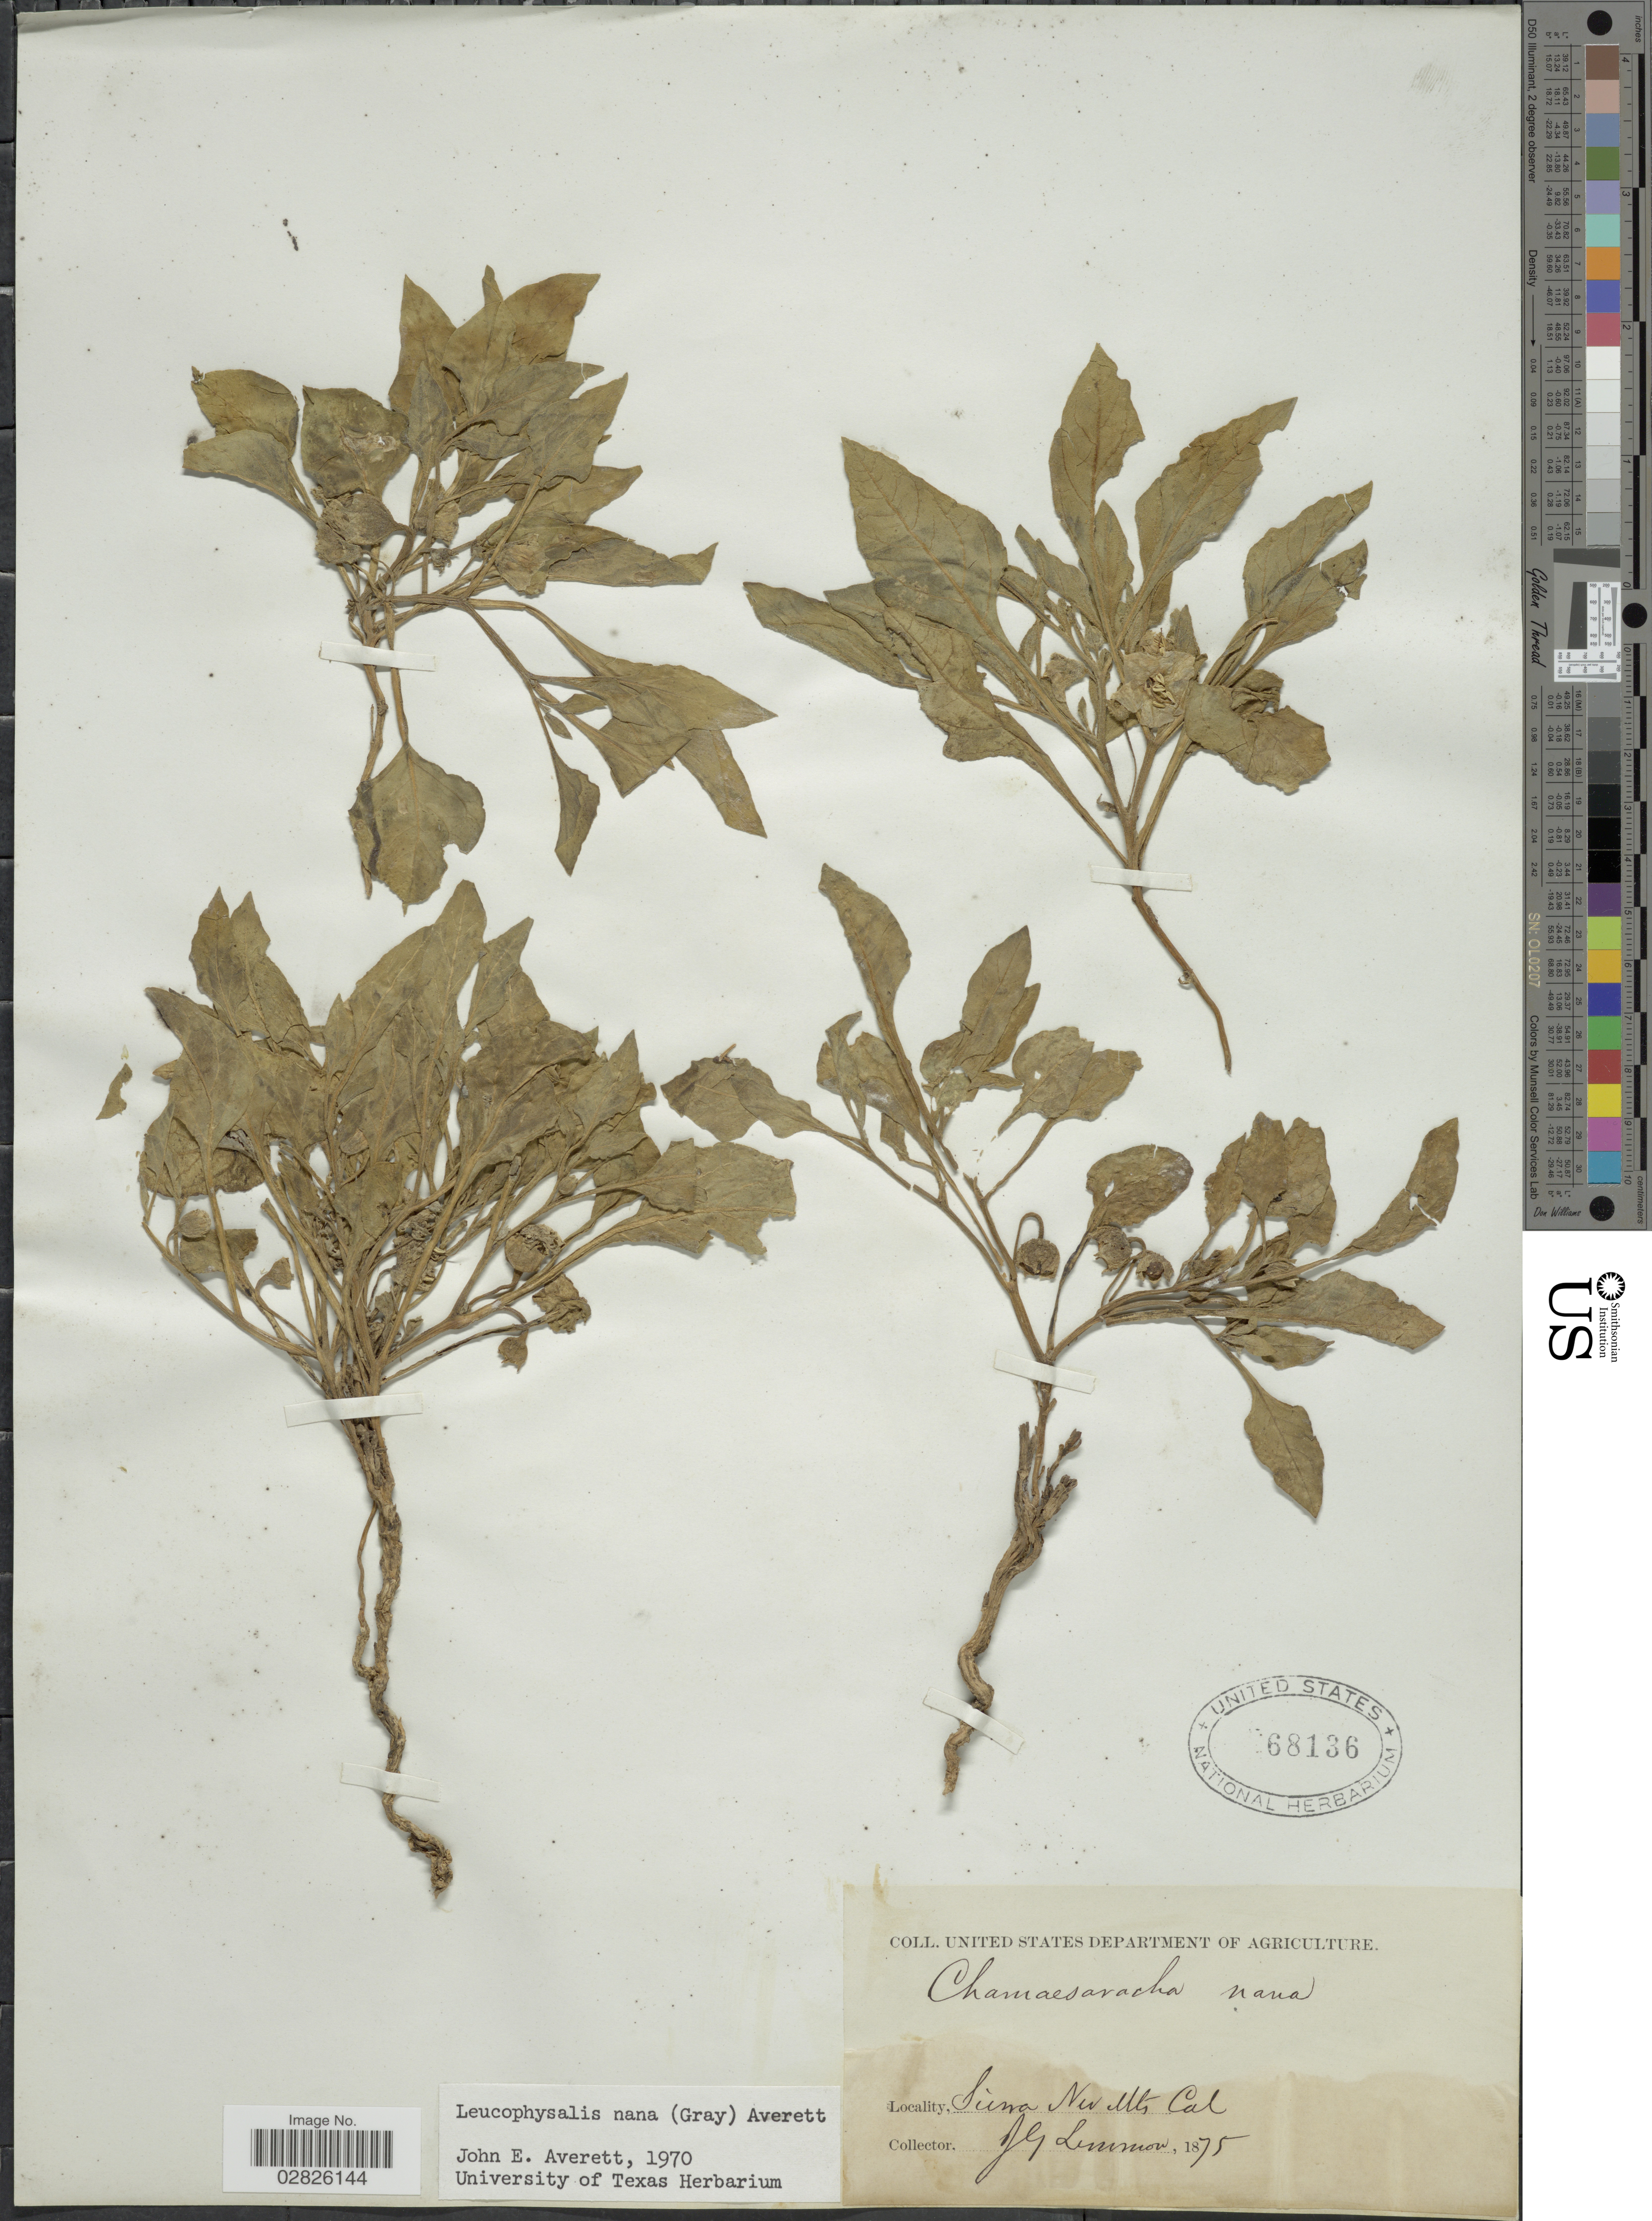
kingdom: Plantae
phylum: Tracheophyta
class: Magnoliopsida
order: Solanales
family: Solanaceae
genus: Leucophysalis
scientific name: Leucophysalis nana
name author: (A. Gray) Averett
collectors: J. Lemmon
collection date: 1875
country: United States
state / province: California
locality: Sierra Nev Mts.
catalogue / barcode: US 68136